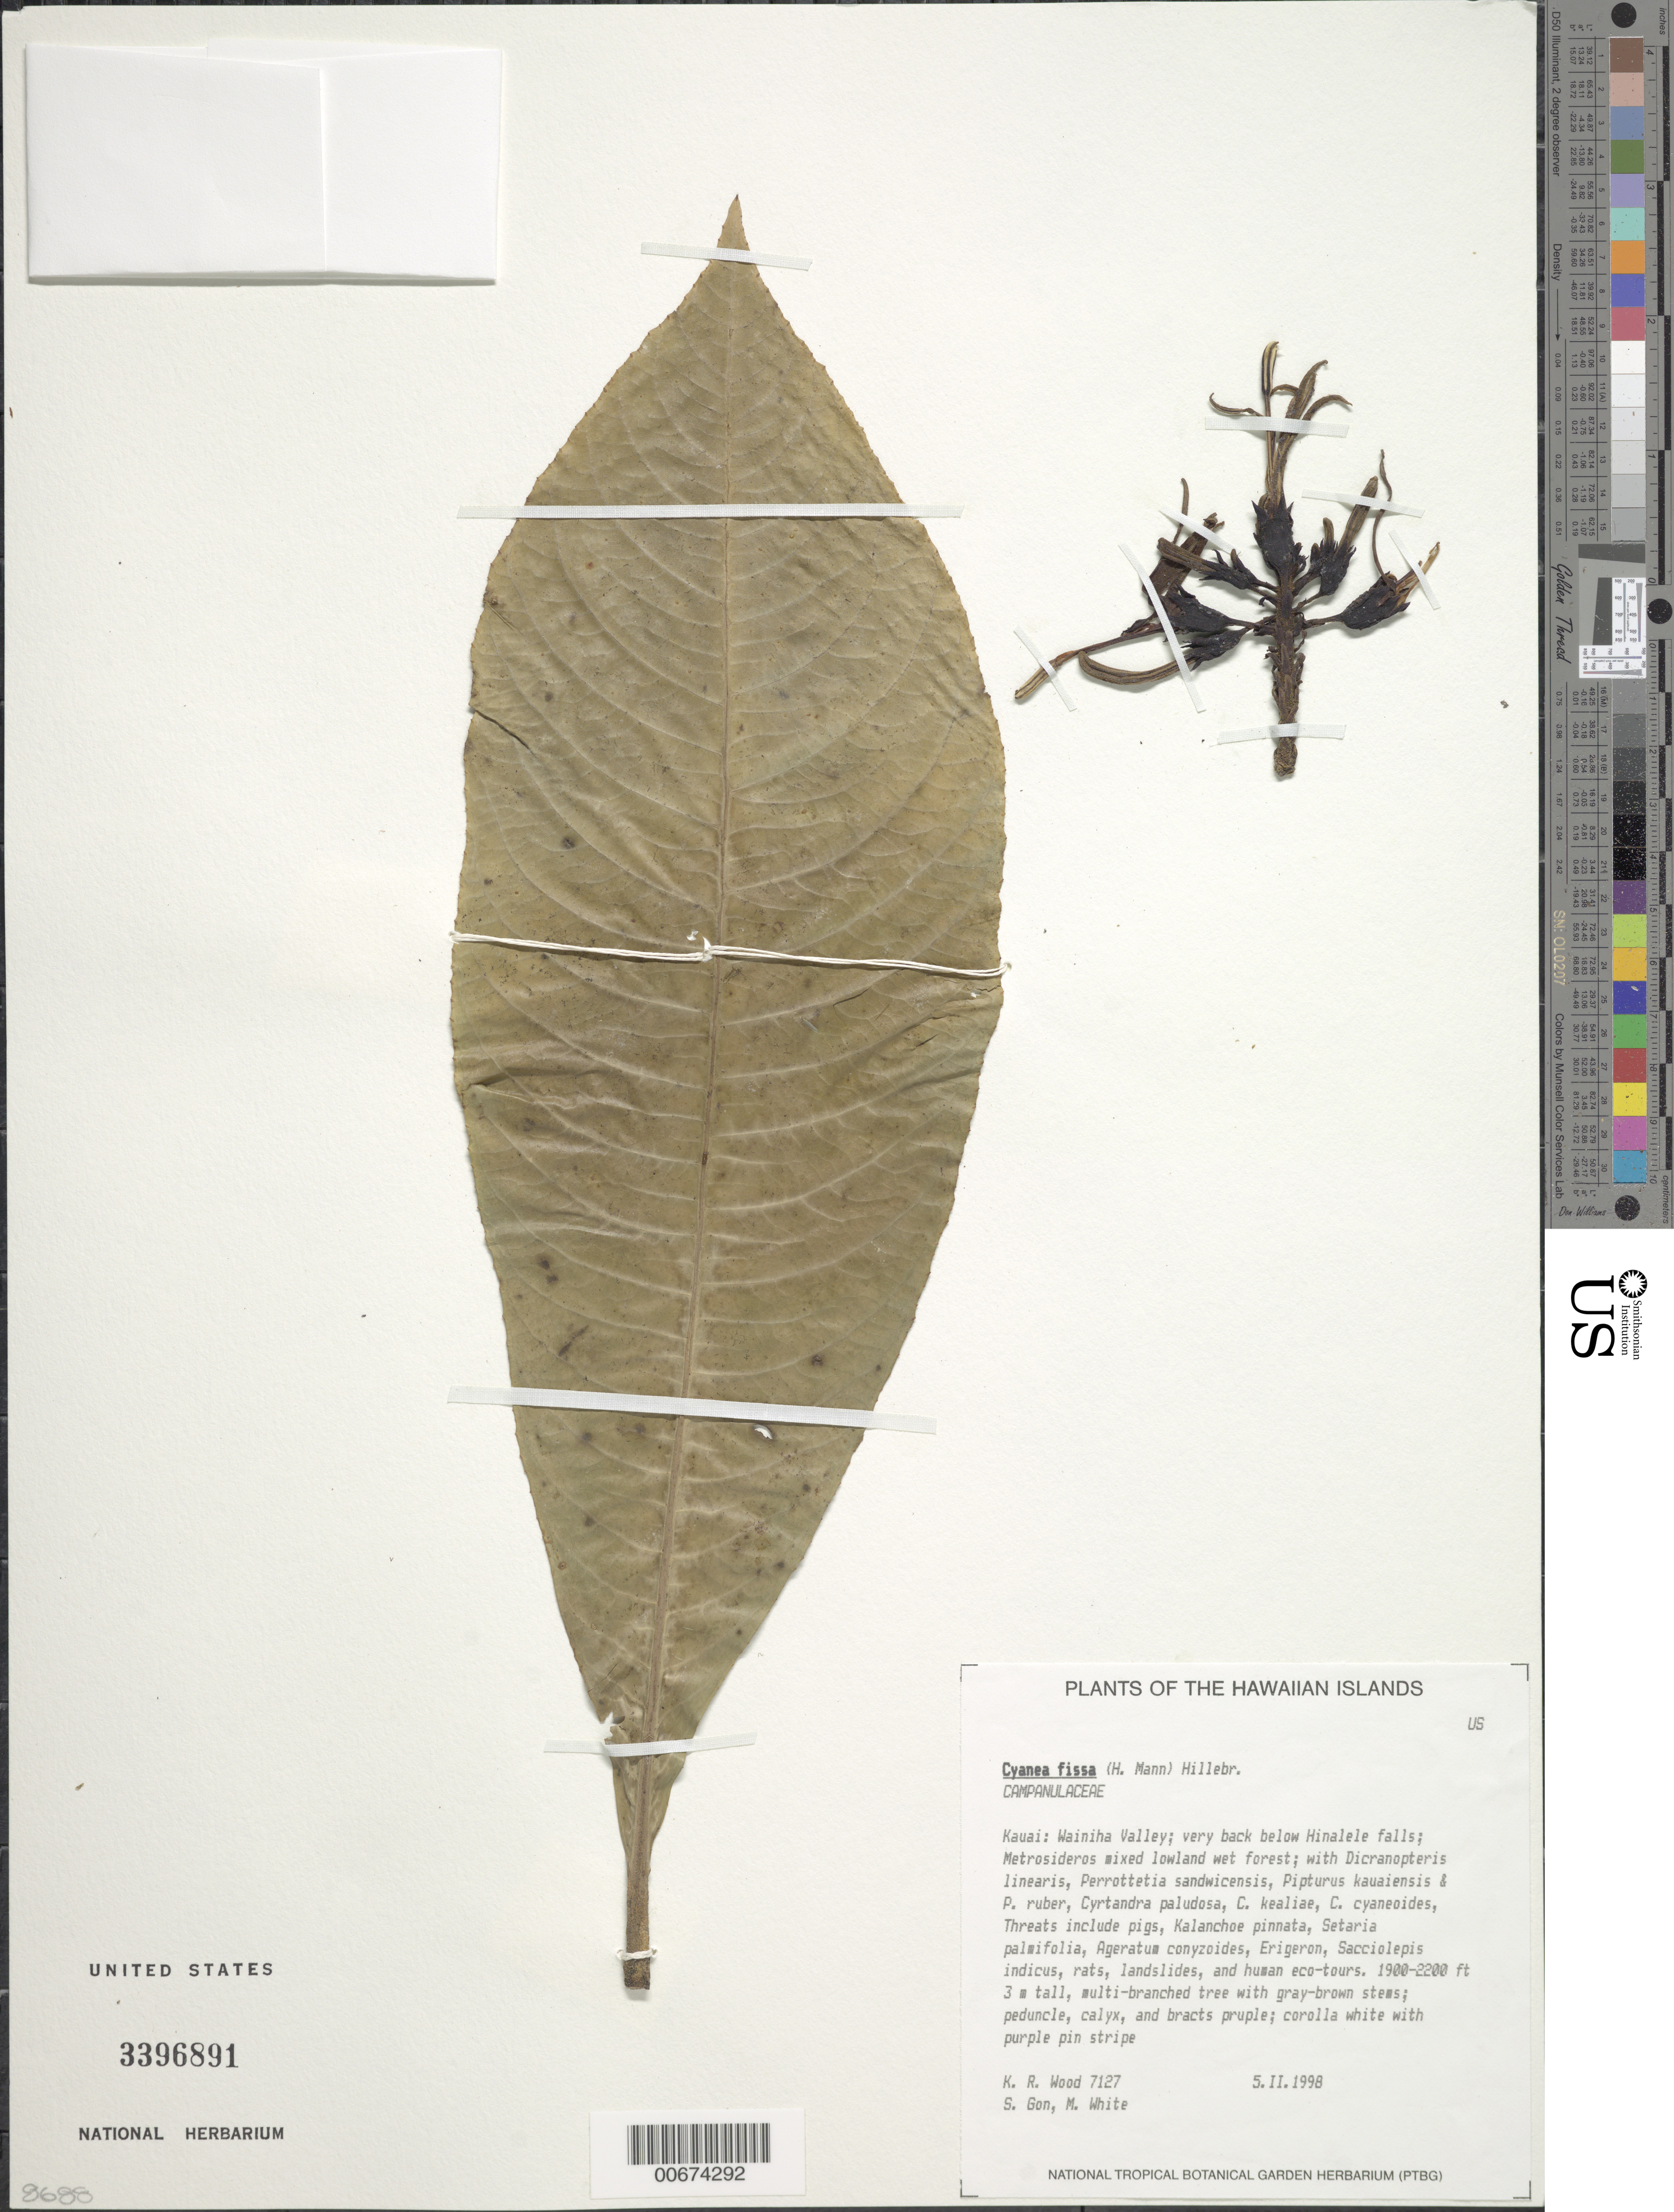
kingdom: Plantae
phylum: Tracheophyta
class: Magnoliopsida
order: Asterales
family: Campanulaceae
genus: Cyanea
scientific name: Cyanea fissa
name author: (H. Mann) Hillebr.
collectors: K. R. Wood, S. Gon & M. White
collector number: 7127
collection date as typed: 5 Feb 1998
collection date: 1998-02-05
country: United States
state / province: Hawaii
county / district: Kauai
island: Kaua'i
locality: Wainiha Valley; very back below Hinalele falls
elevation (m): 579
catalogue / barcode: US 3396891